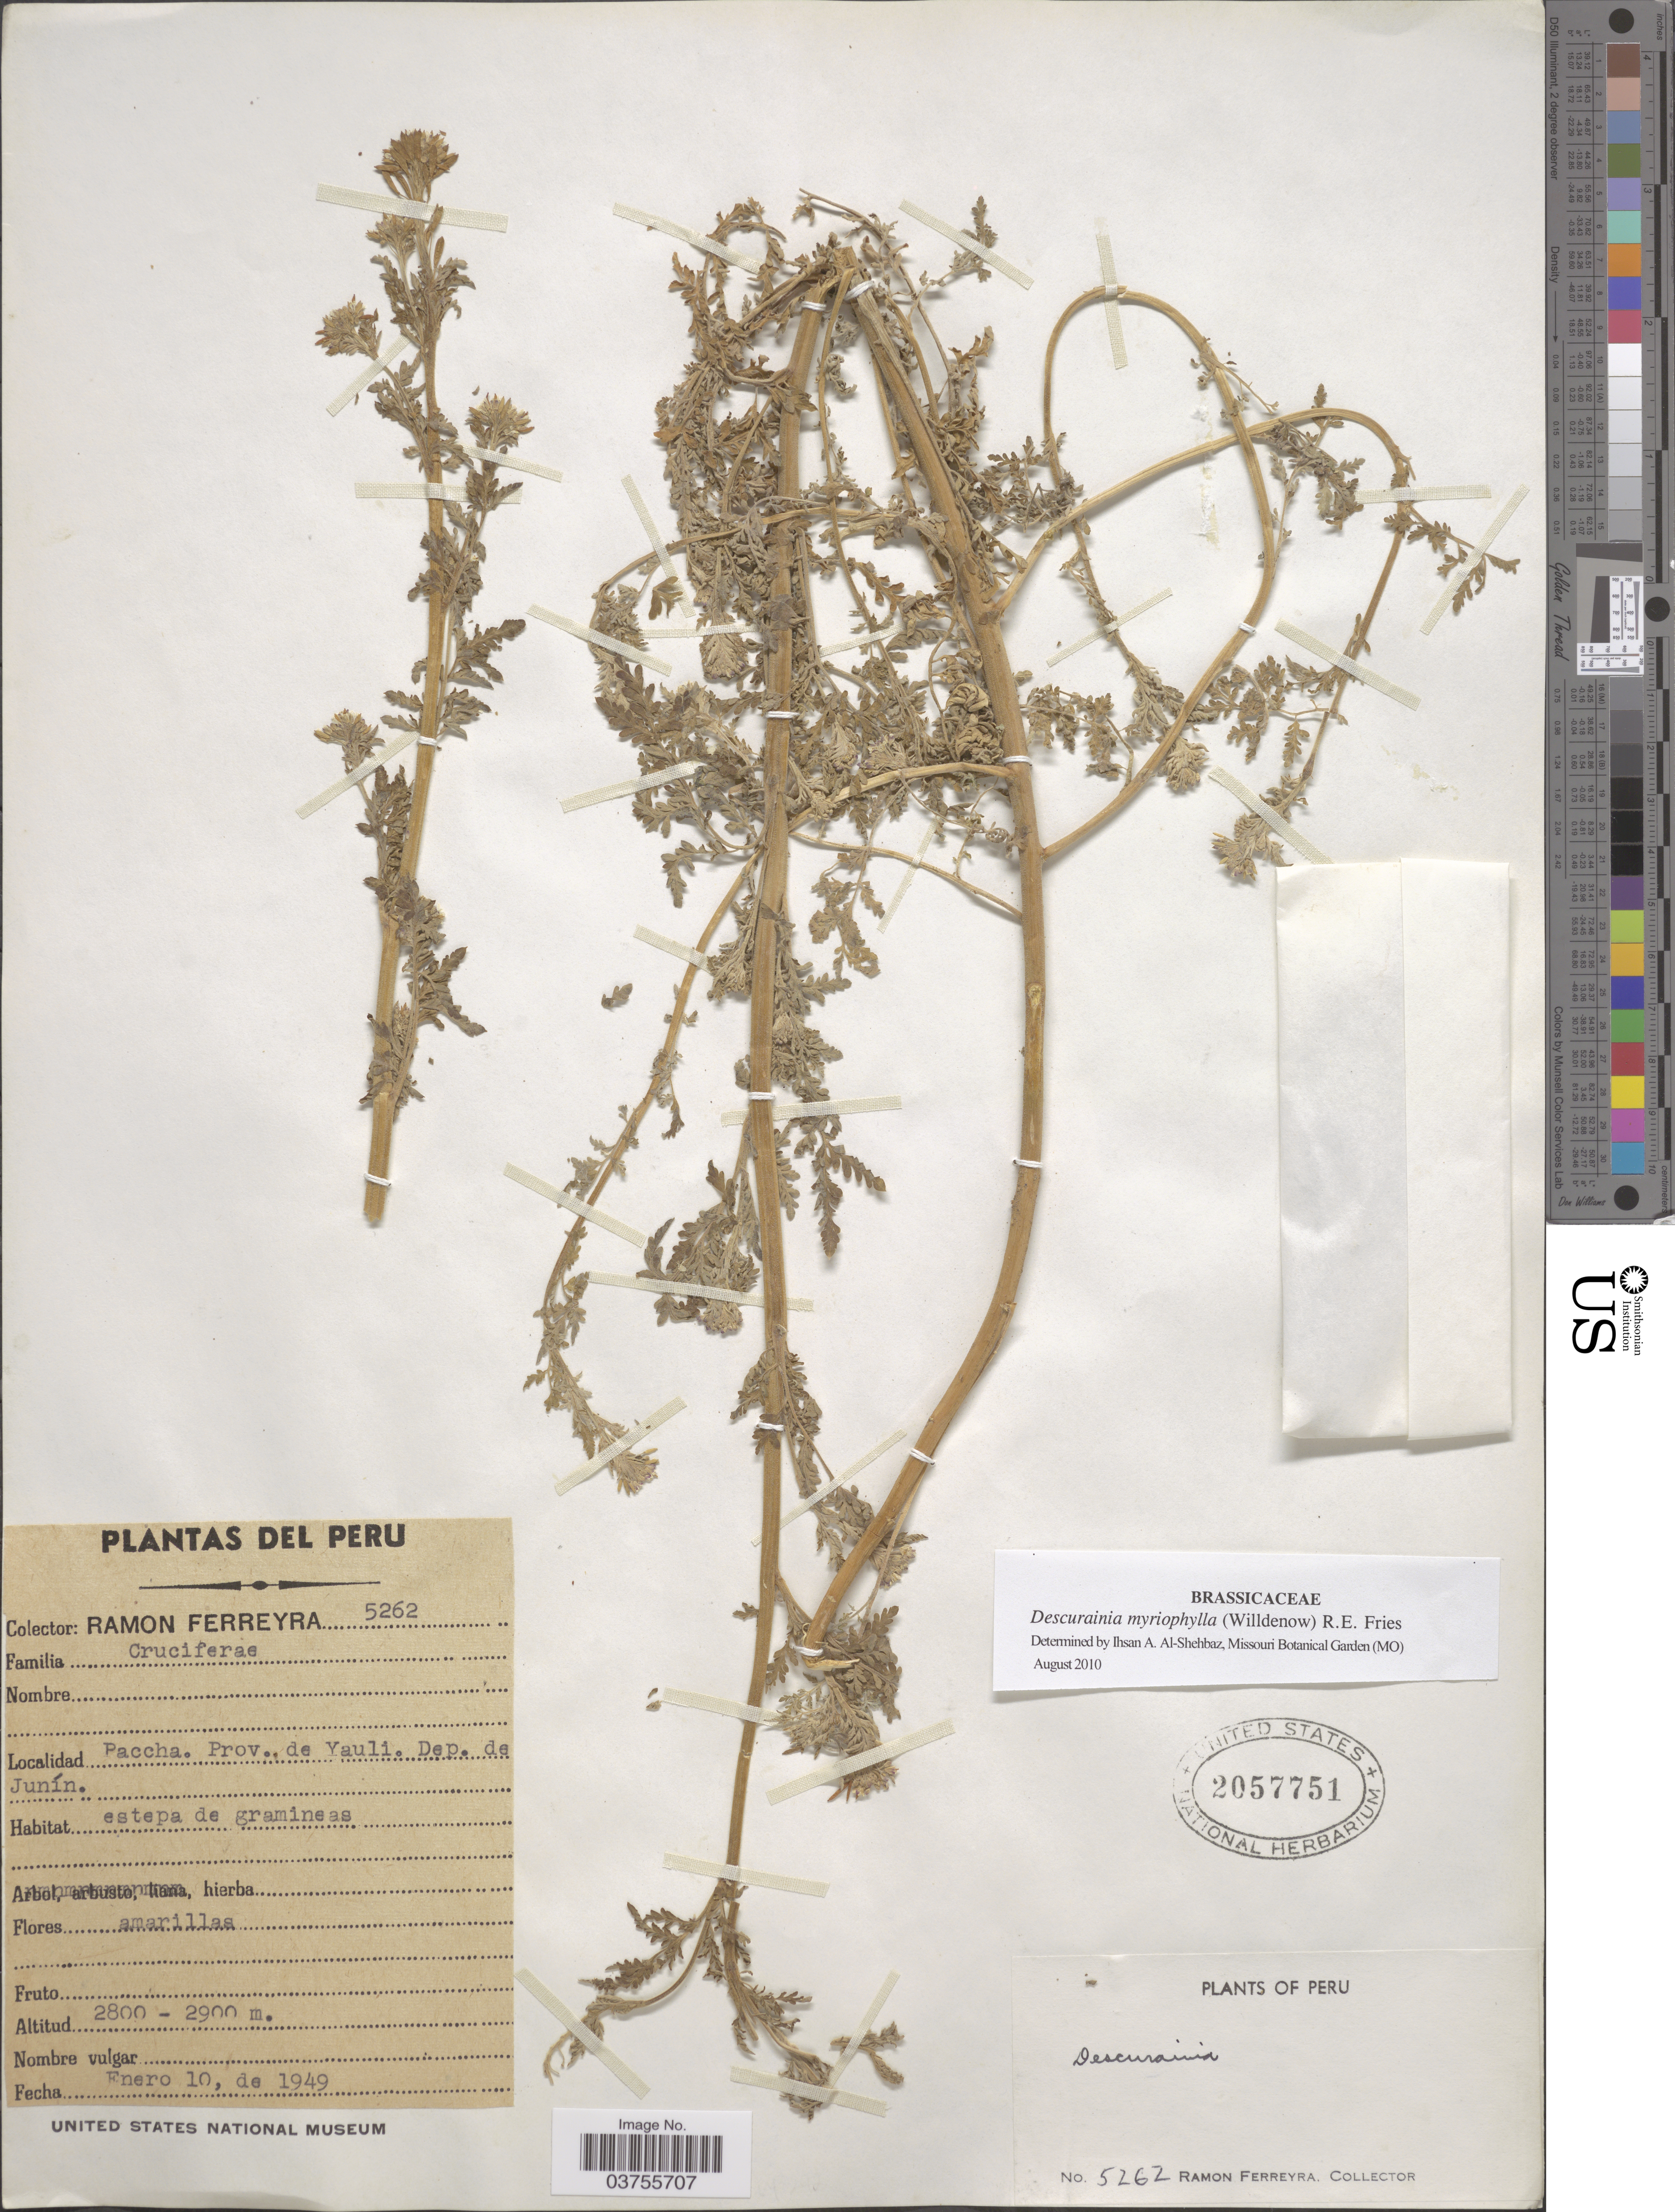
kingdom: Plantae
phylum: Tracheophyta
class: Magnoliopsida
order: Brassicales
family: Brassicaceae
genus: Descurainia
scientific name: Descurainia myriophylla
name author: (Willd.) R.E. Fr.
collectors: R. A. Ferreyra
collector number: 5262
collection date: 1949-01-10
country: Peru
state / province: Junín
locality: Paccha. Prov. de Yauli. Dep. de Junín.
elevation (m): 2800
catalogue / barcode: US 2057751